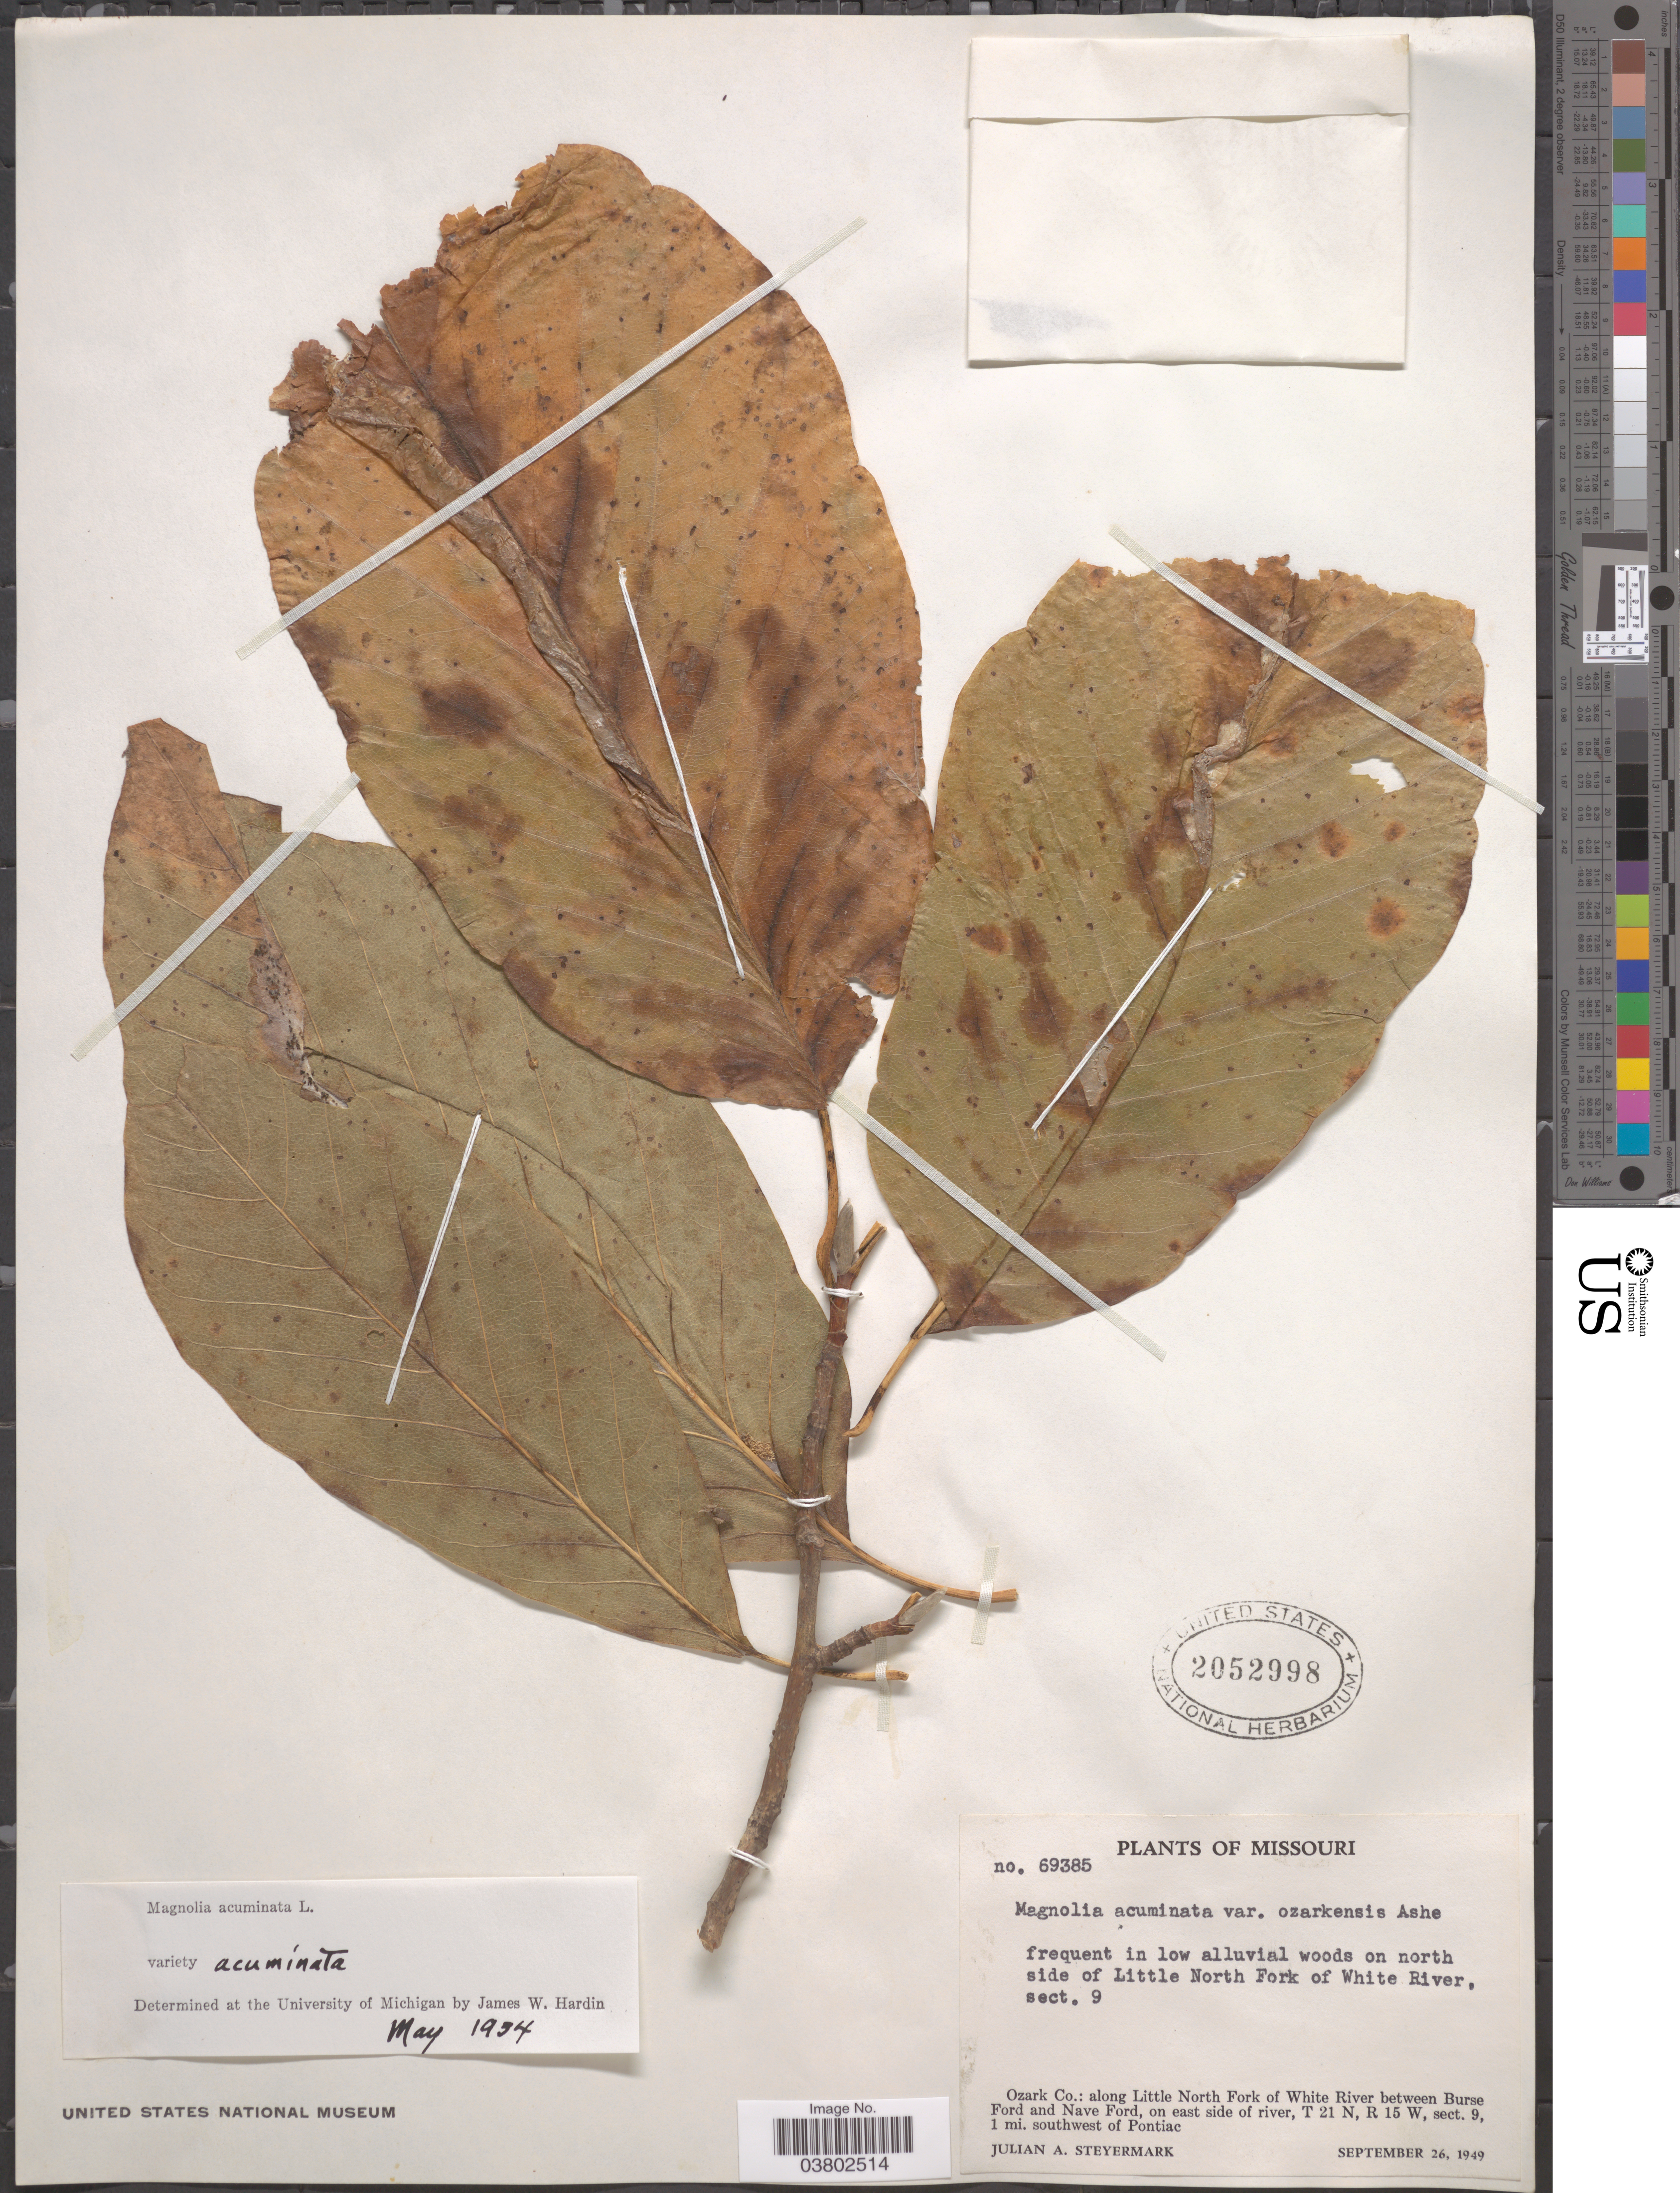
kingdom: Plantae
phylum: Tracheophyta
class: Magnoliopsida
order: Magnoliales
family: Magnoliaceae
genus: Magnolia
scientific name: Magnolia acuminata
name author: (L.) L.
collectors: J. Steyermark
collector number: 69385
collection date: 1949-09-26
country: United States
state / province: Missouri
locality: North side of Little North Fork of White River, sect. 9. Ozark Co.: along Little North Fork of White River between Burse Ford and Nave Ford, on east side of river, T 21 N, R 15 W, sect. 9, 1 mi. southwest of Pontiac.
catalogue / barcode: US 2052998